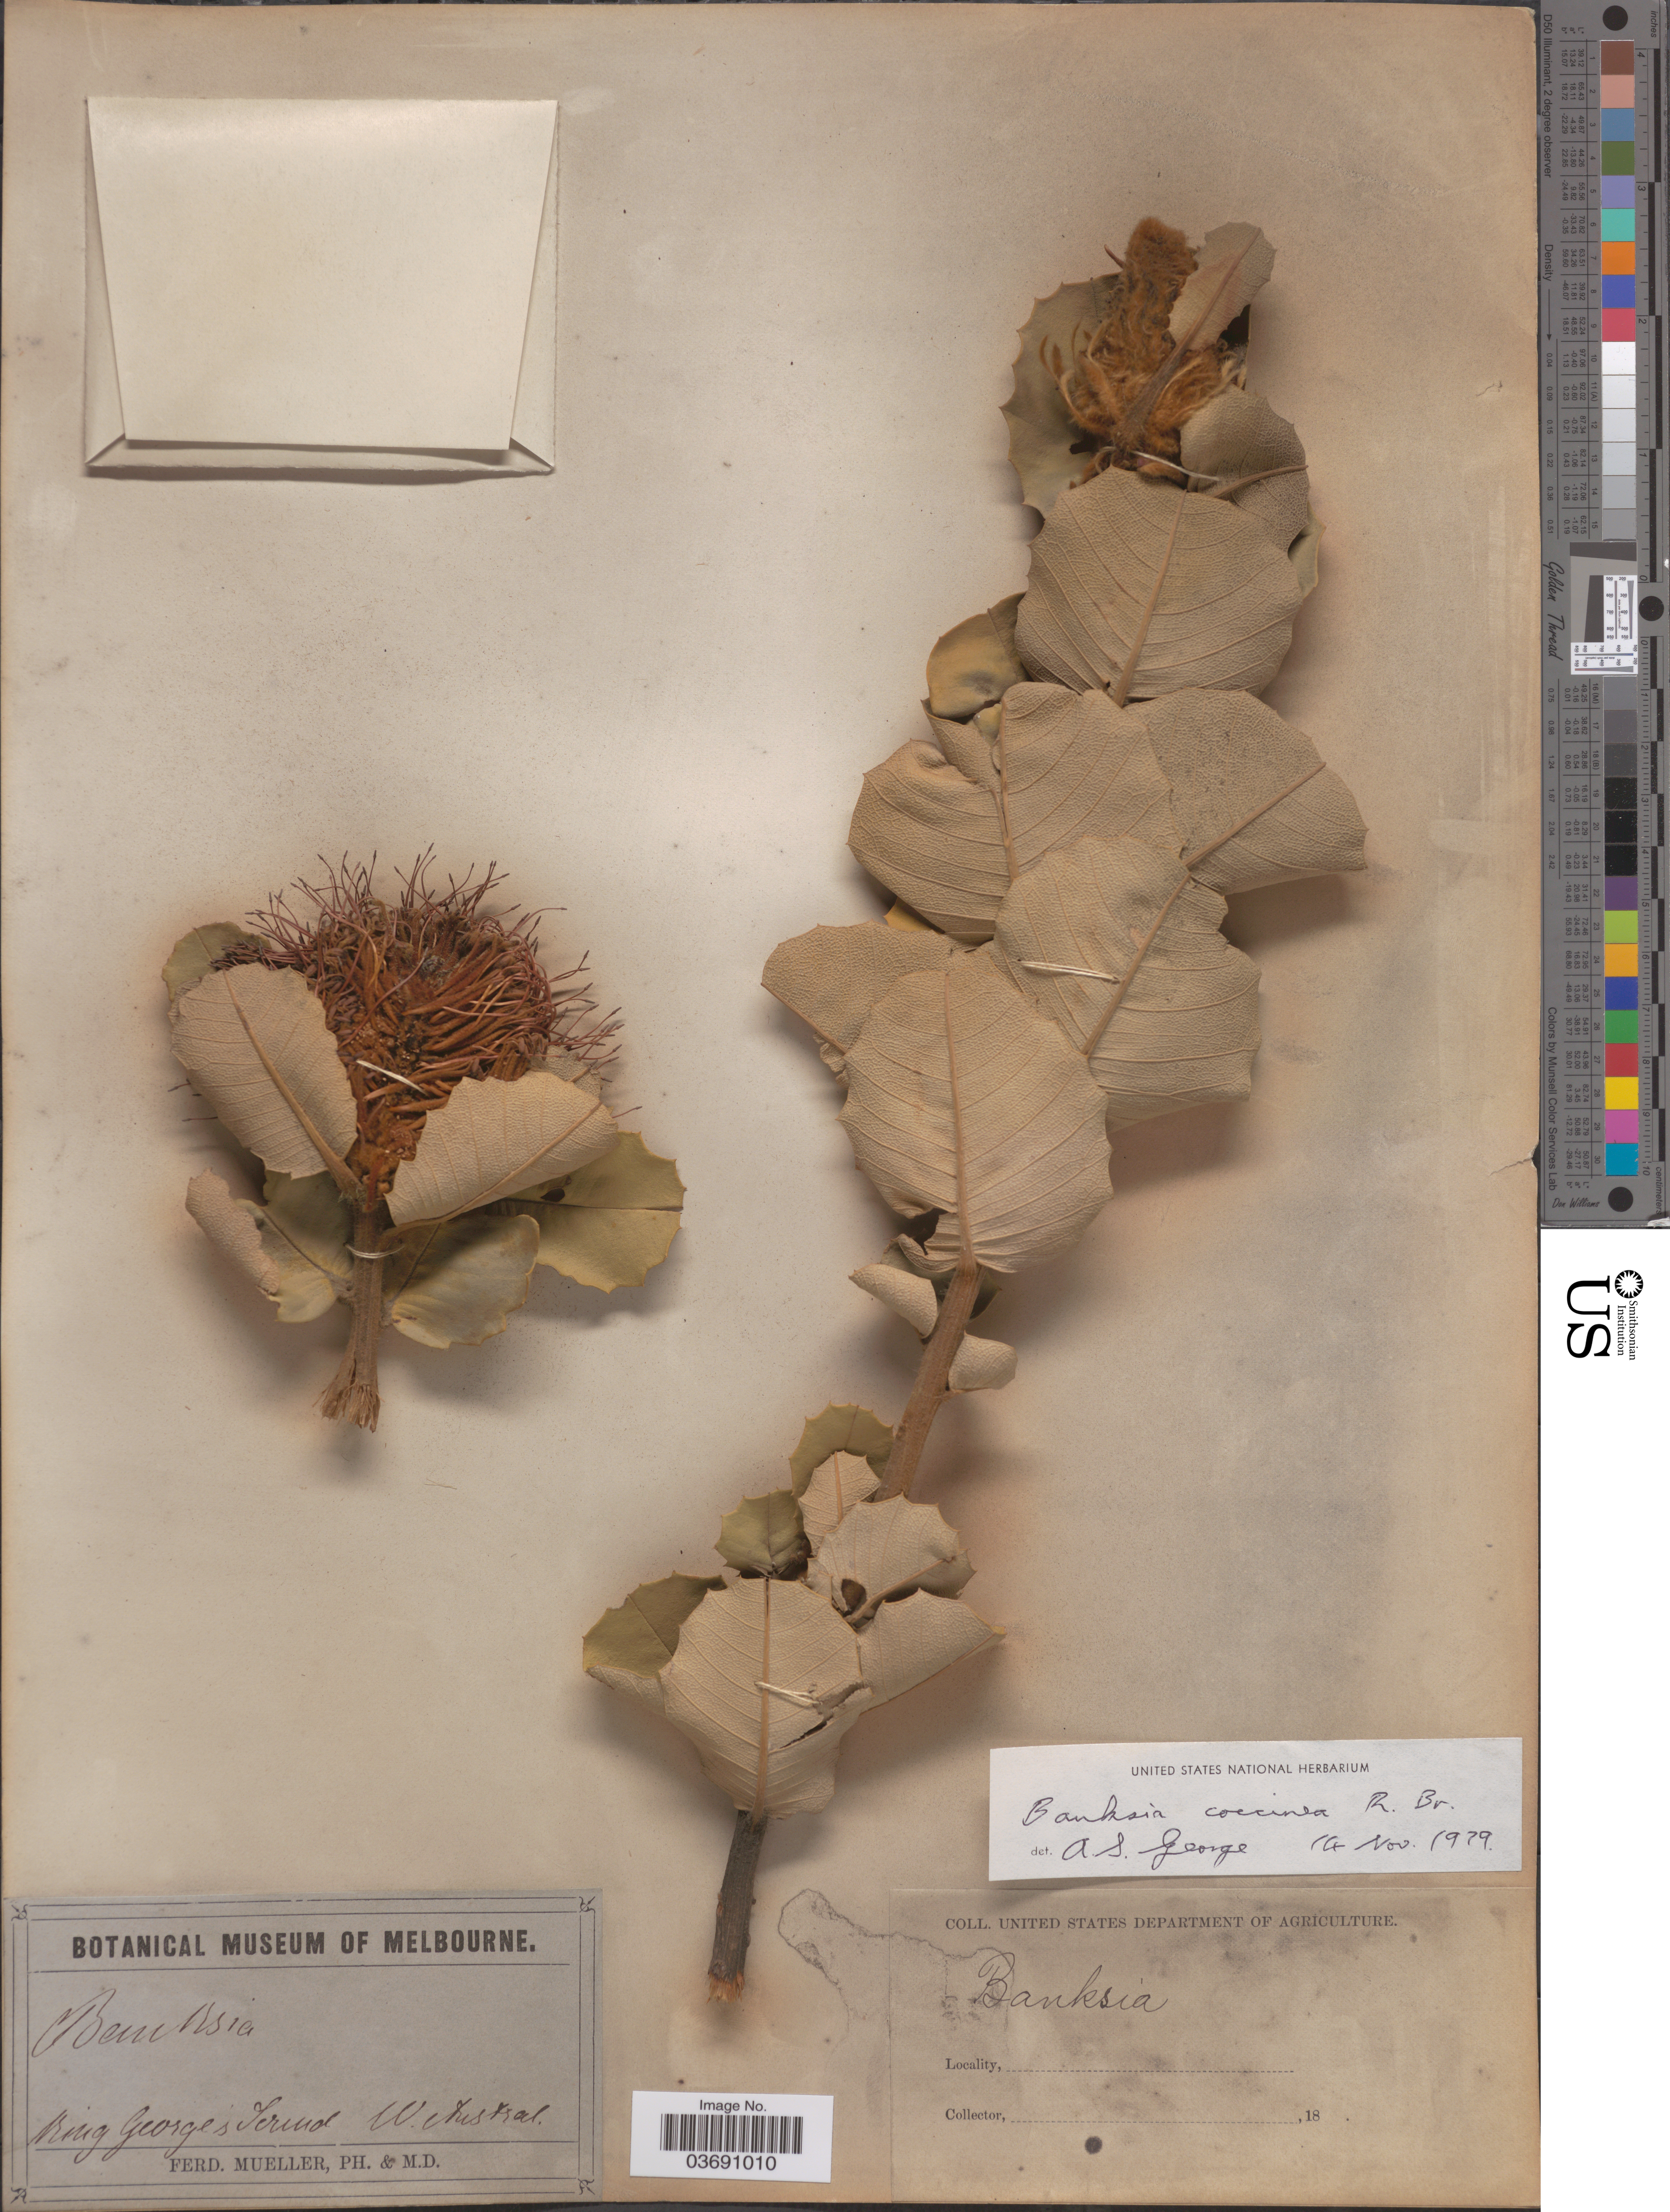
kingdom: Plantae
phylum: Tracheophyta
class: Magnoliopsida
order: Proteales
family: Proteaceae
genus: Banksia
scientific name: Banksia coccinea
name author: R. Br.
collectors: F. Mueller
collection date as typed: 18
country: Australia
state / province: Western Australia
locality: King George's Sound. W. Austral.